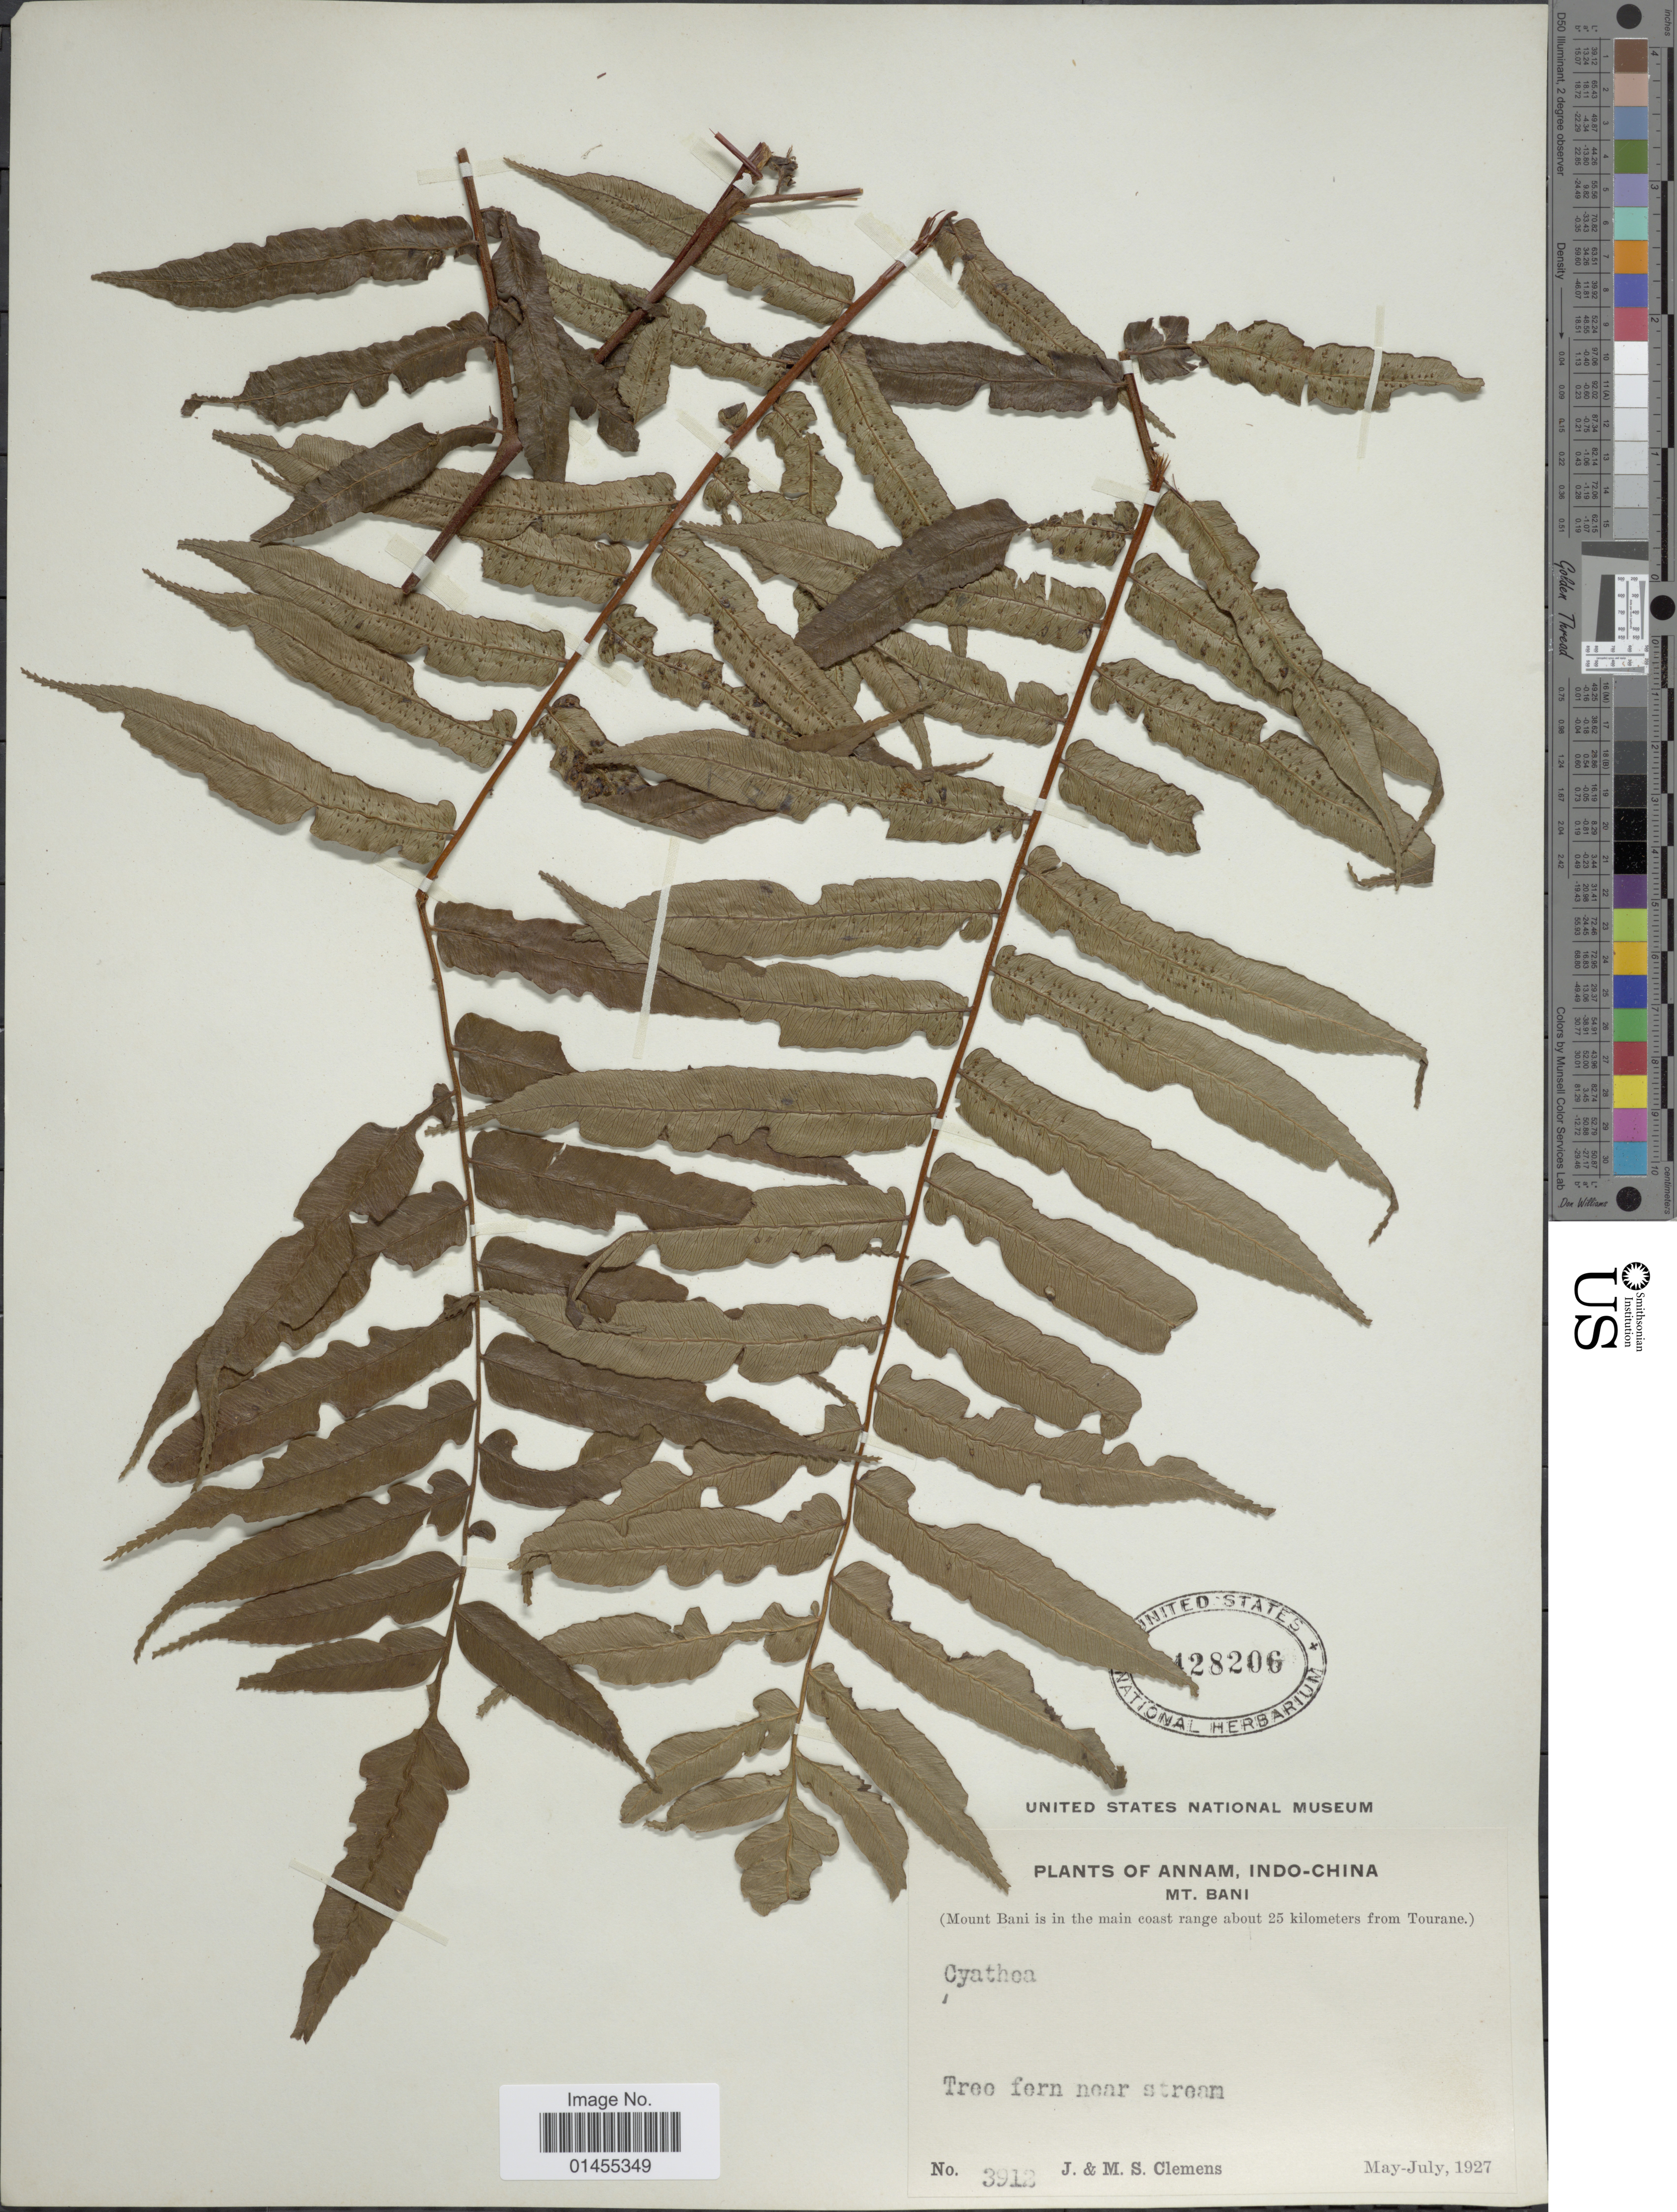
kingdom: Plantae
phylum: Tracheophyta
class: Polypodiopsida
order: Cyatheales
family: Cyatheaceae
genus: Alsophila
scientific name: Alsophila podophylla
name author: Hook.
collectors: J. Clemens & M. S. Clemens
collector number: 3912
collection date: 1927-05/1927-07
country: Vietnam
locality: Annam, Indo-China. Mt. Bani (Mount Bani is in the main coast range about 25 kilometers from Tourane.)